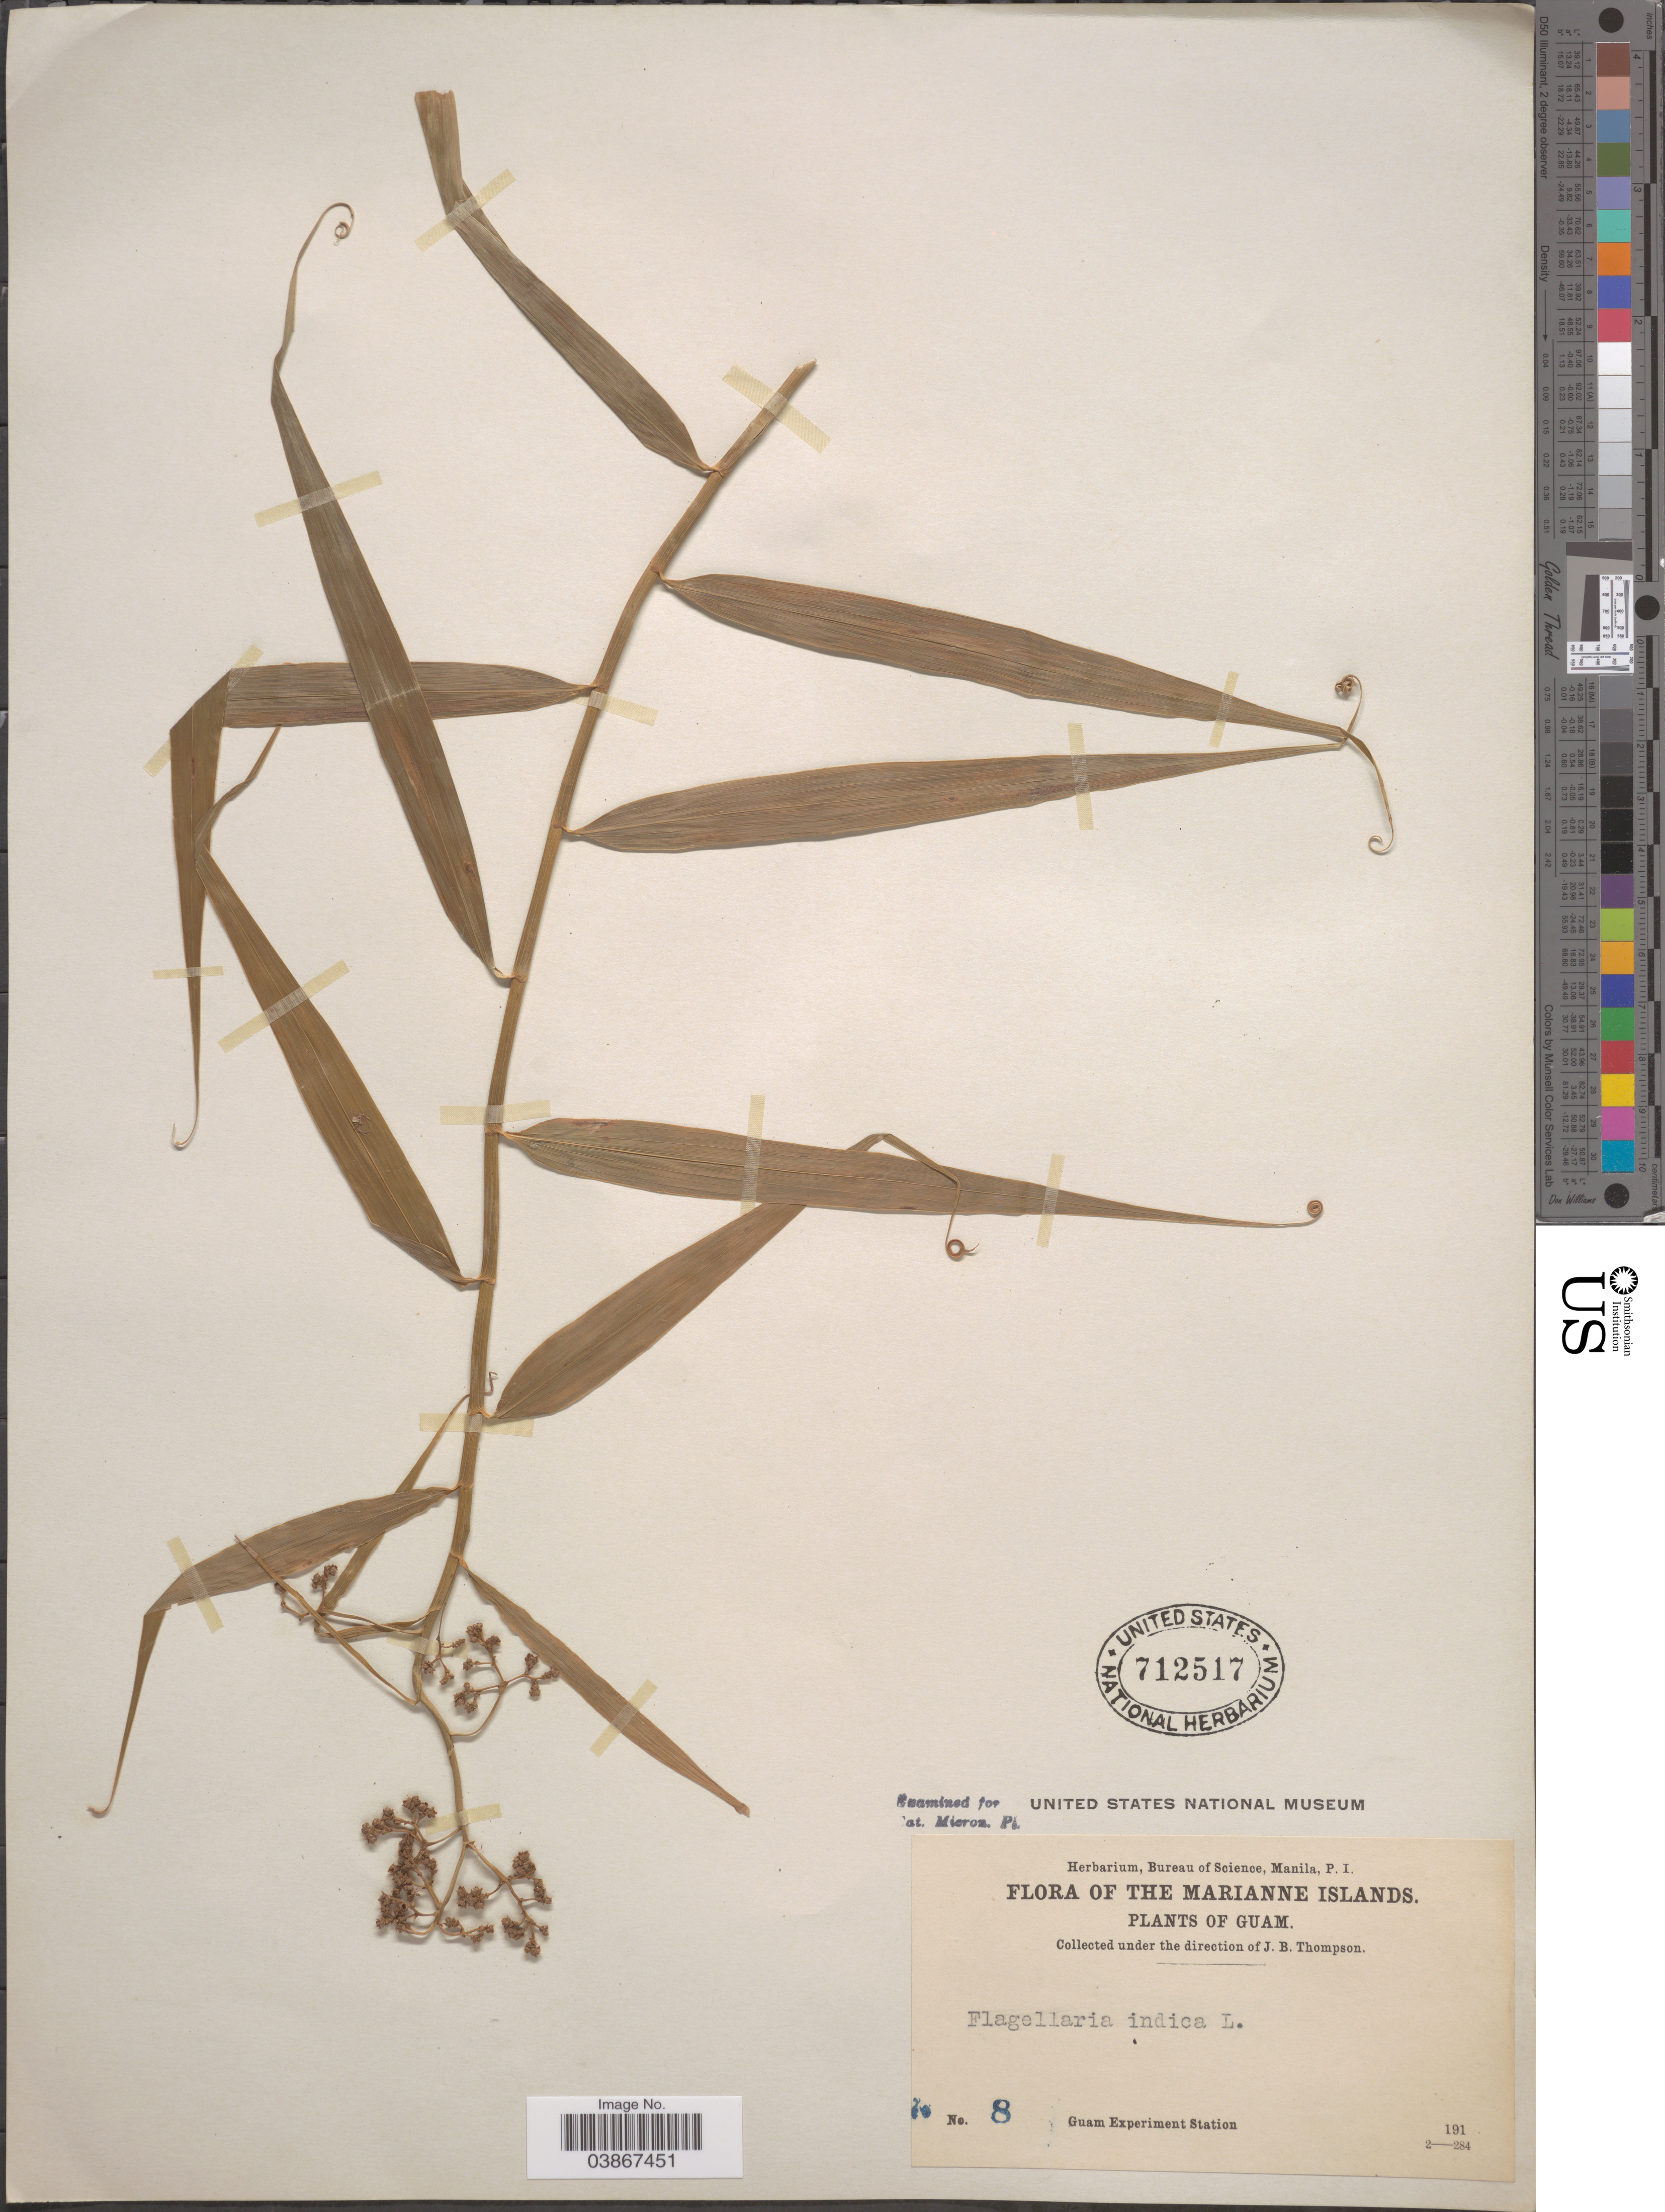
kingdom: Plantae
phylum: Tracheophyta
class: Liliopsida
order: Poales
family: Flagellariaceae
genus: Flagellaria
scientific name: Flagellaria indica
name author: L.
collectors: Guam Exp. Sta.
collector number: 8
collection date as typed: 191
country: Guam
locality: The Marianne Islands.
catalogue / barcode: US 712517